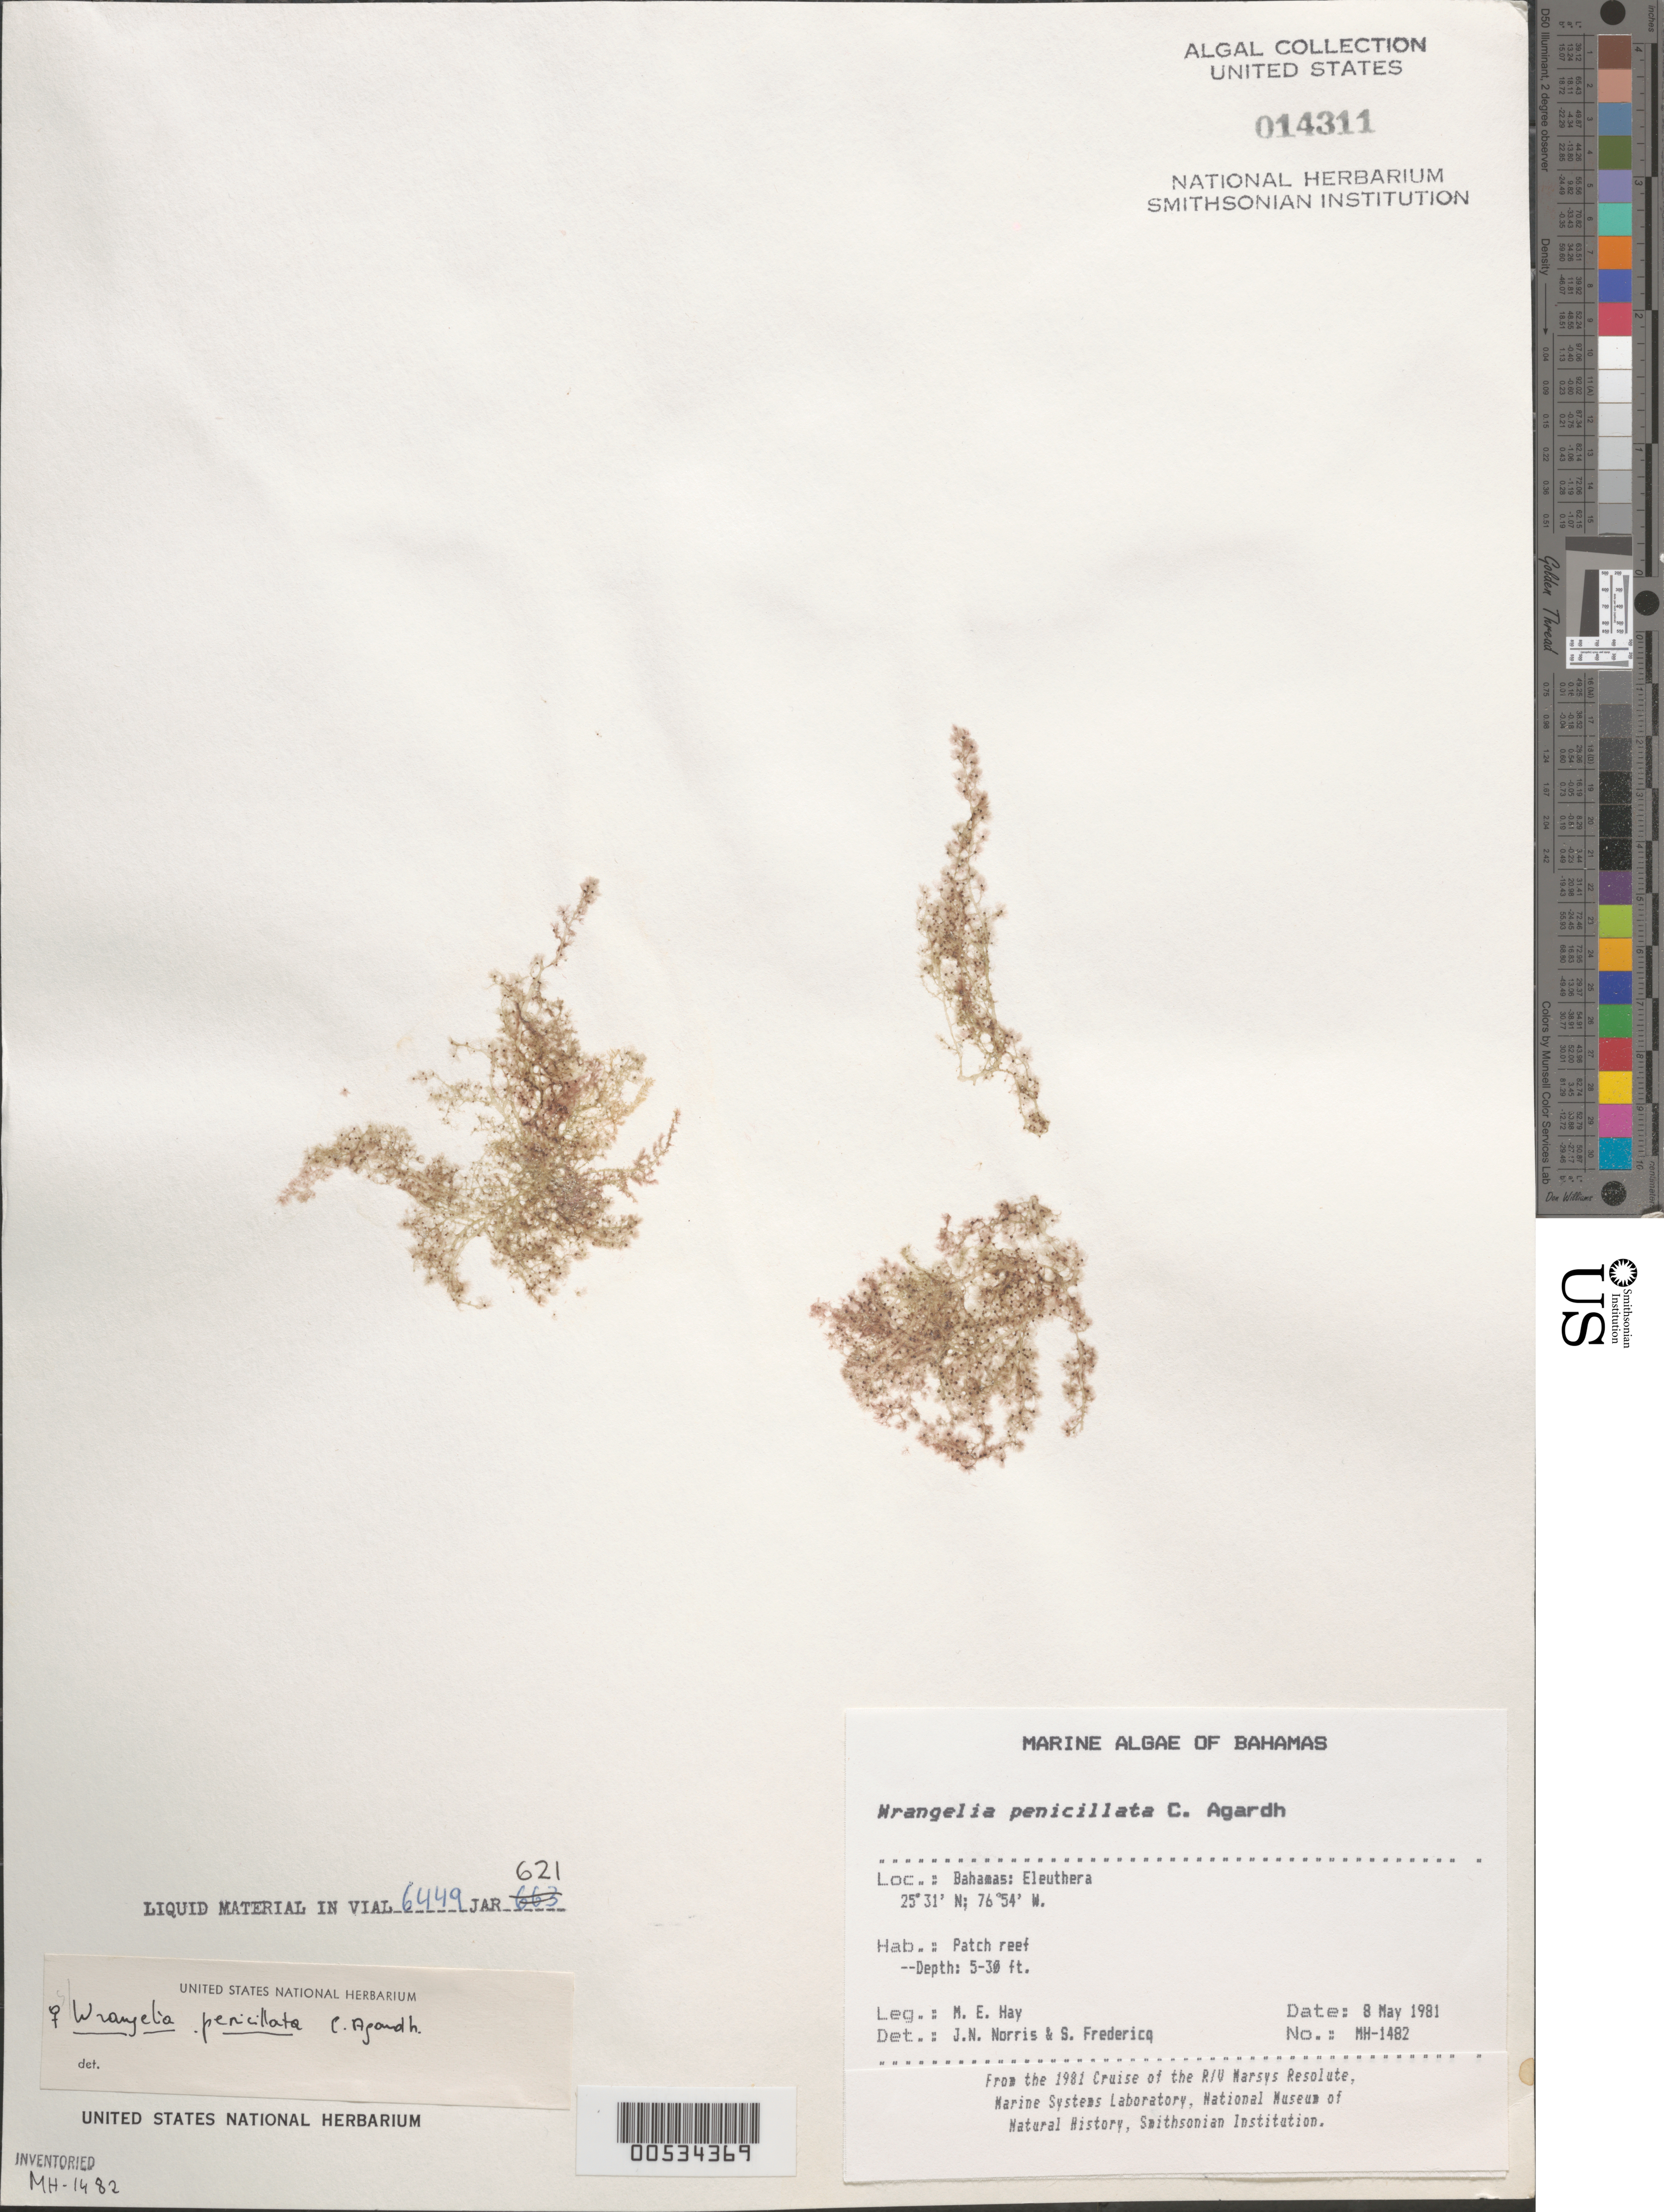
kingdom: Plantae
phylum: Rhodophyta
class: Florideophyceae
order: Ceramiales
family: Wrangeliaceae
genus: Wrangelia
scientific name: Wrangelia penicillata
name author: (C. Agardh) C. Agardh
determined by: Norris, J. N.; Fredericq, S.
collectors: M. E. Hay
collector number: MEH-1482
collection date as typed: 08 May 1981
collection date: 1981-05-08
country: Bahamas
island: Eleuthera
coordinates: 23 31 N, 78 54 W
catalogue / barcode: US 14311